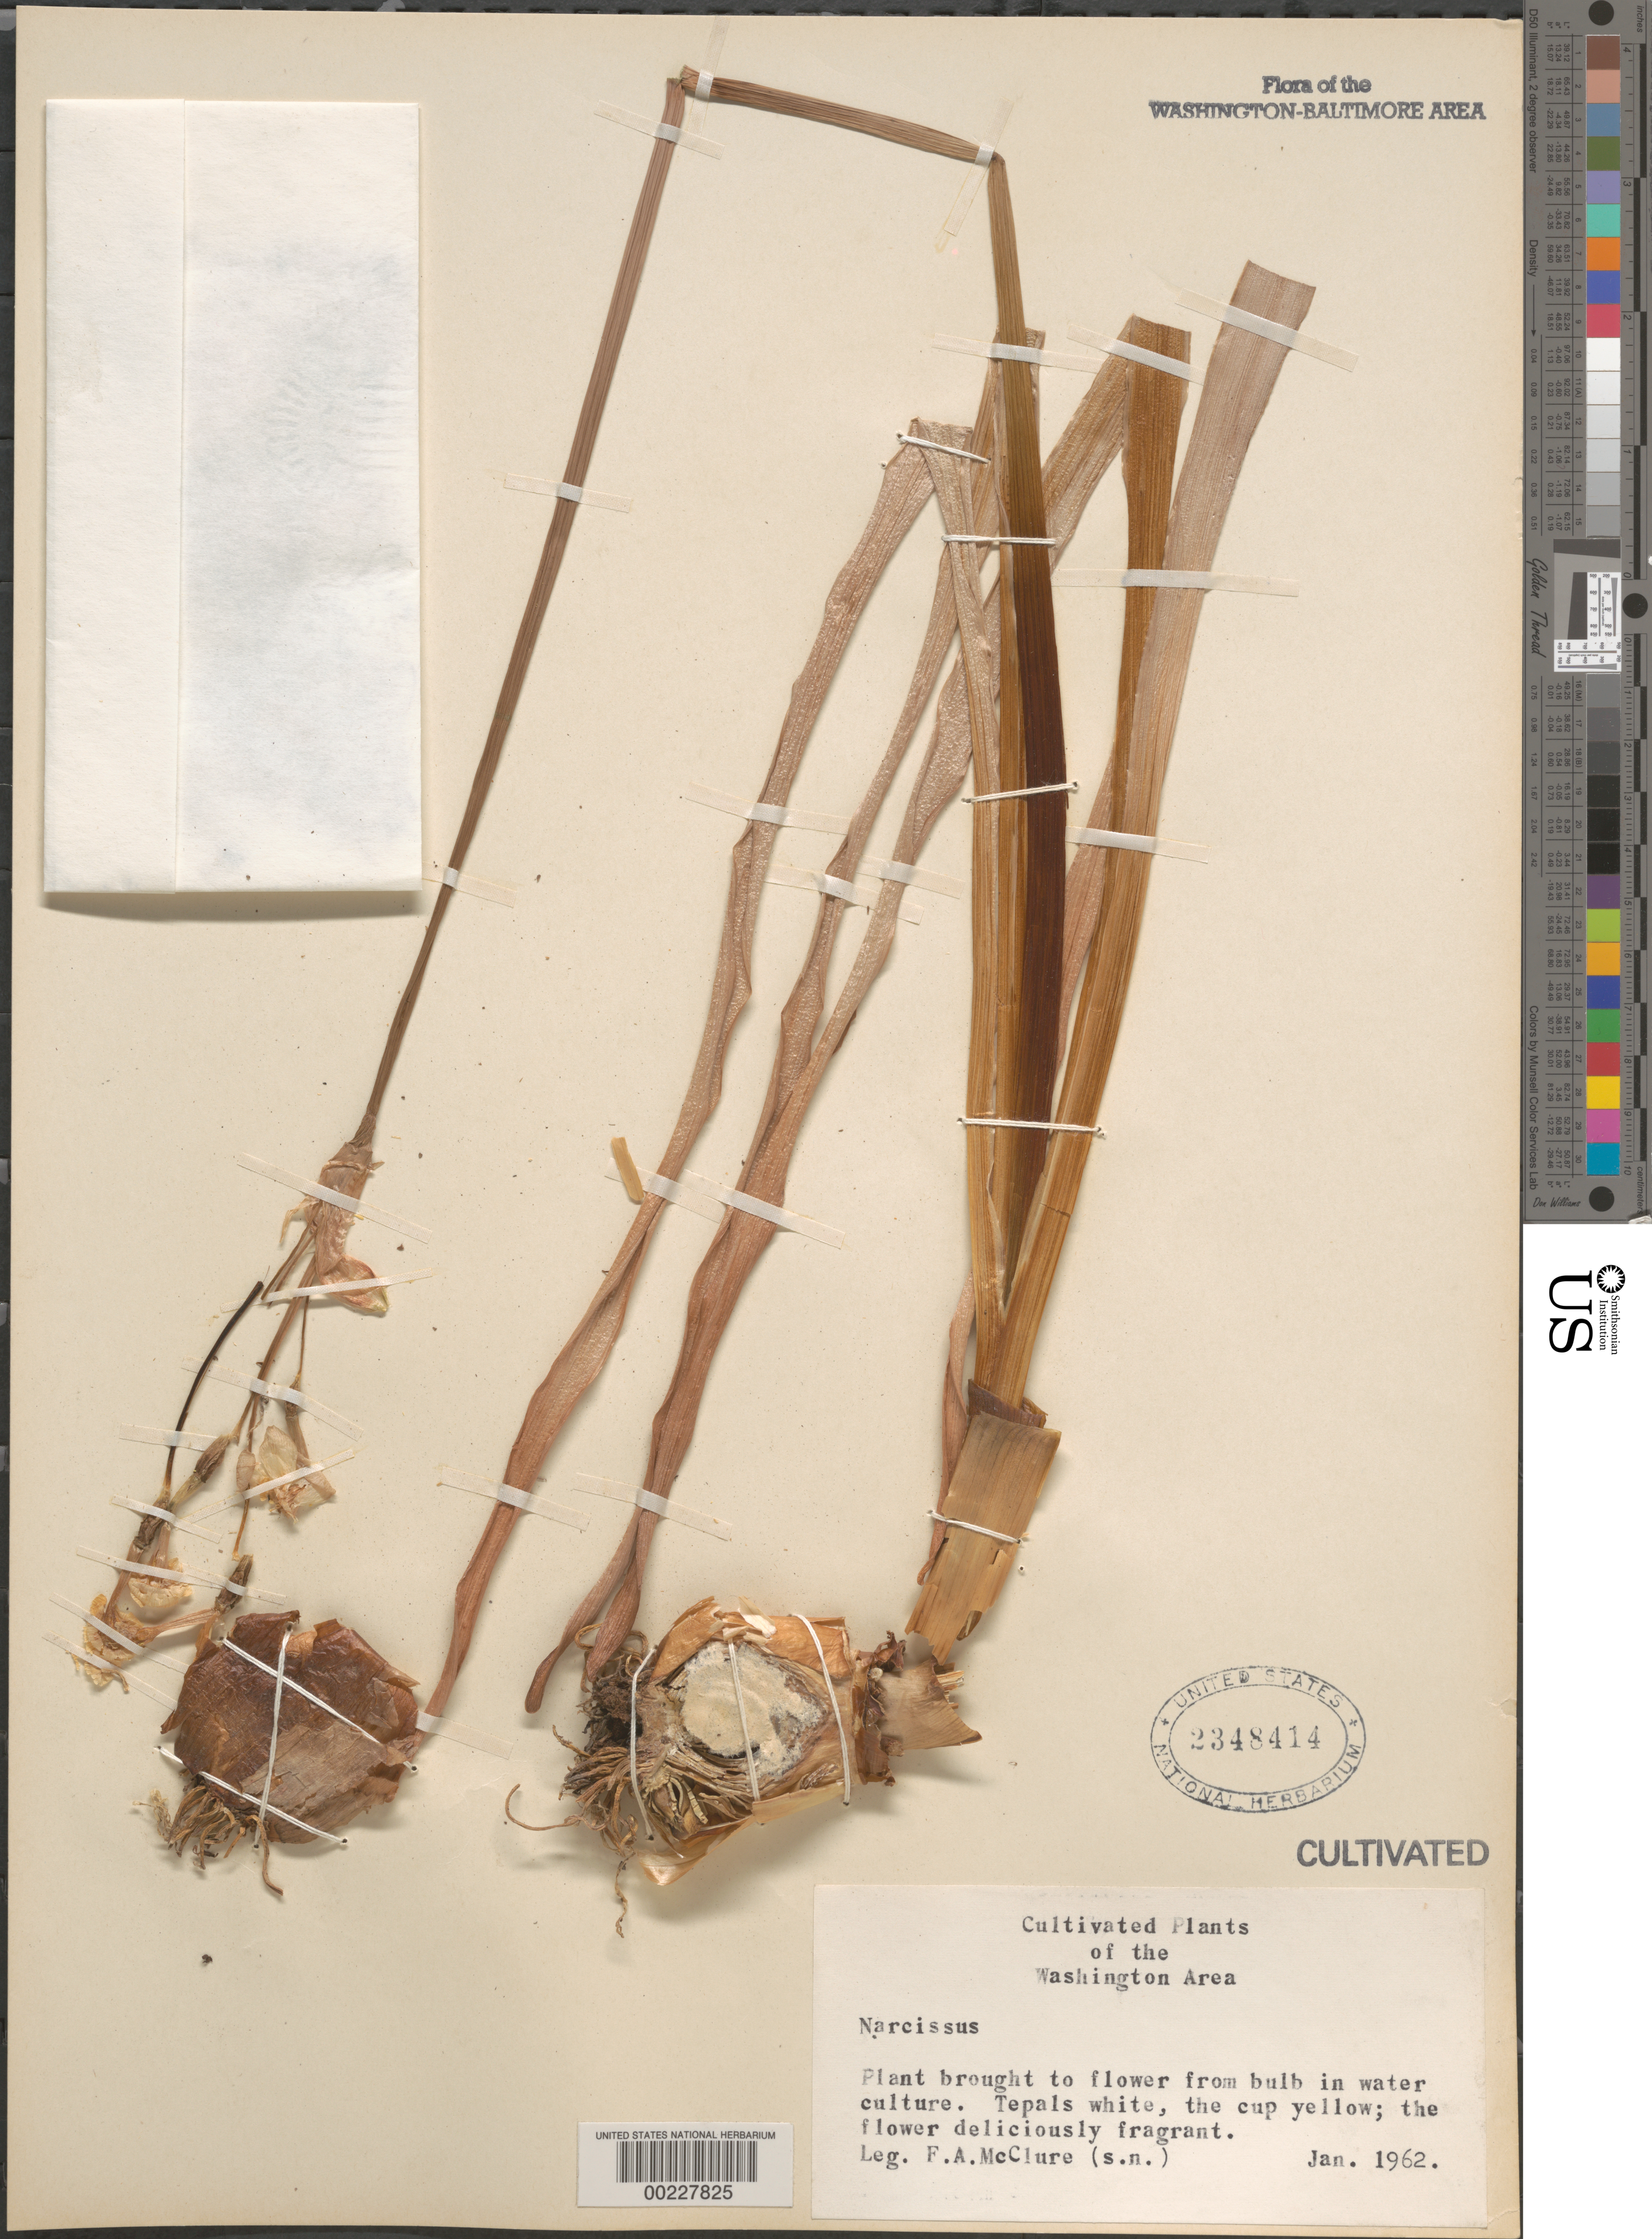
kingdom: Plantae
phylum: Tracheophyta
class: Liliopsida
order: Asparagales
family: Amaryllidaceae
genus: Narcissus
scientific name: Narcissus sp.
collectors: F. A. McClure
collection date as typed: Jan 1962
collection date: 1962-01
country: United States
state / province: District of Columbia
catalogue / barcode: US 2348414